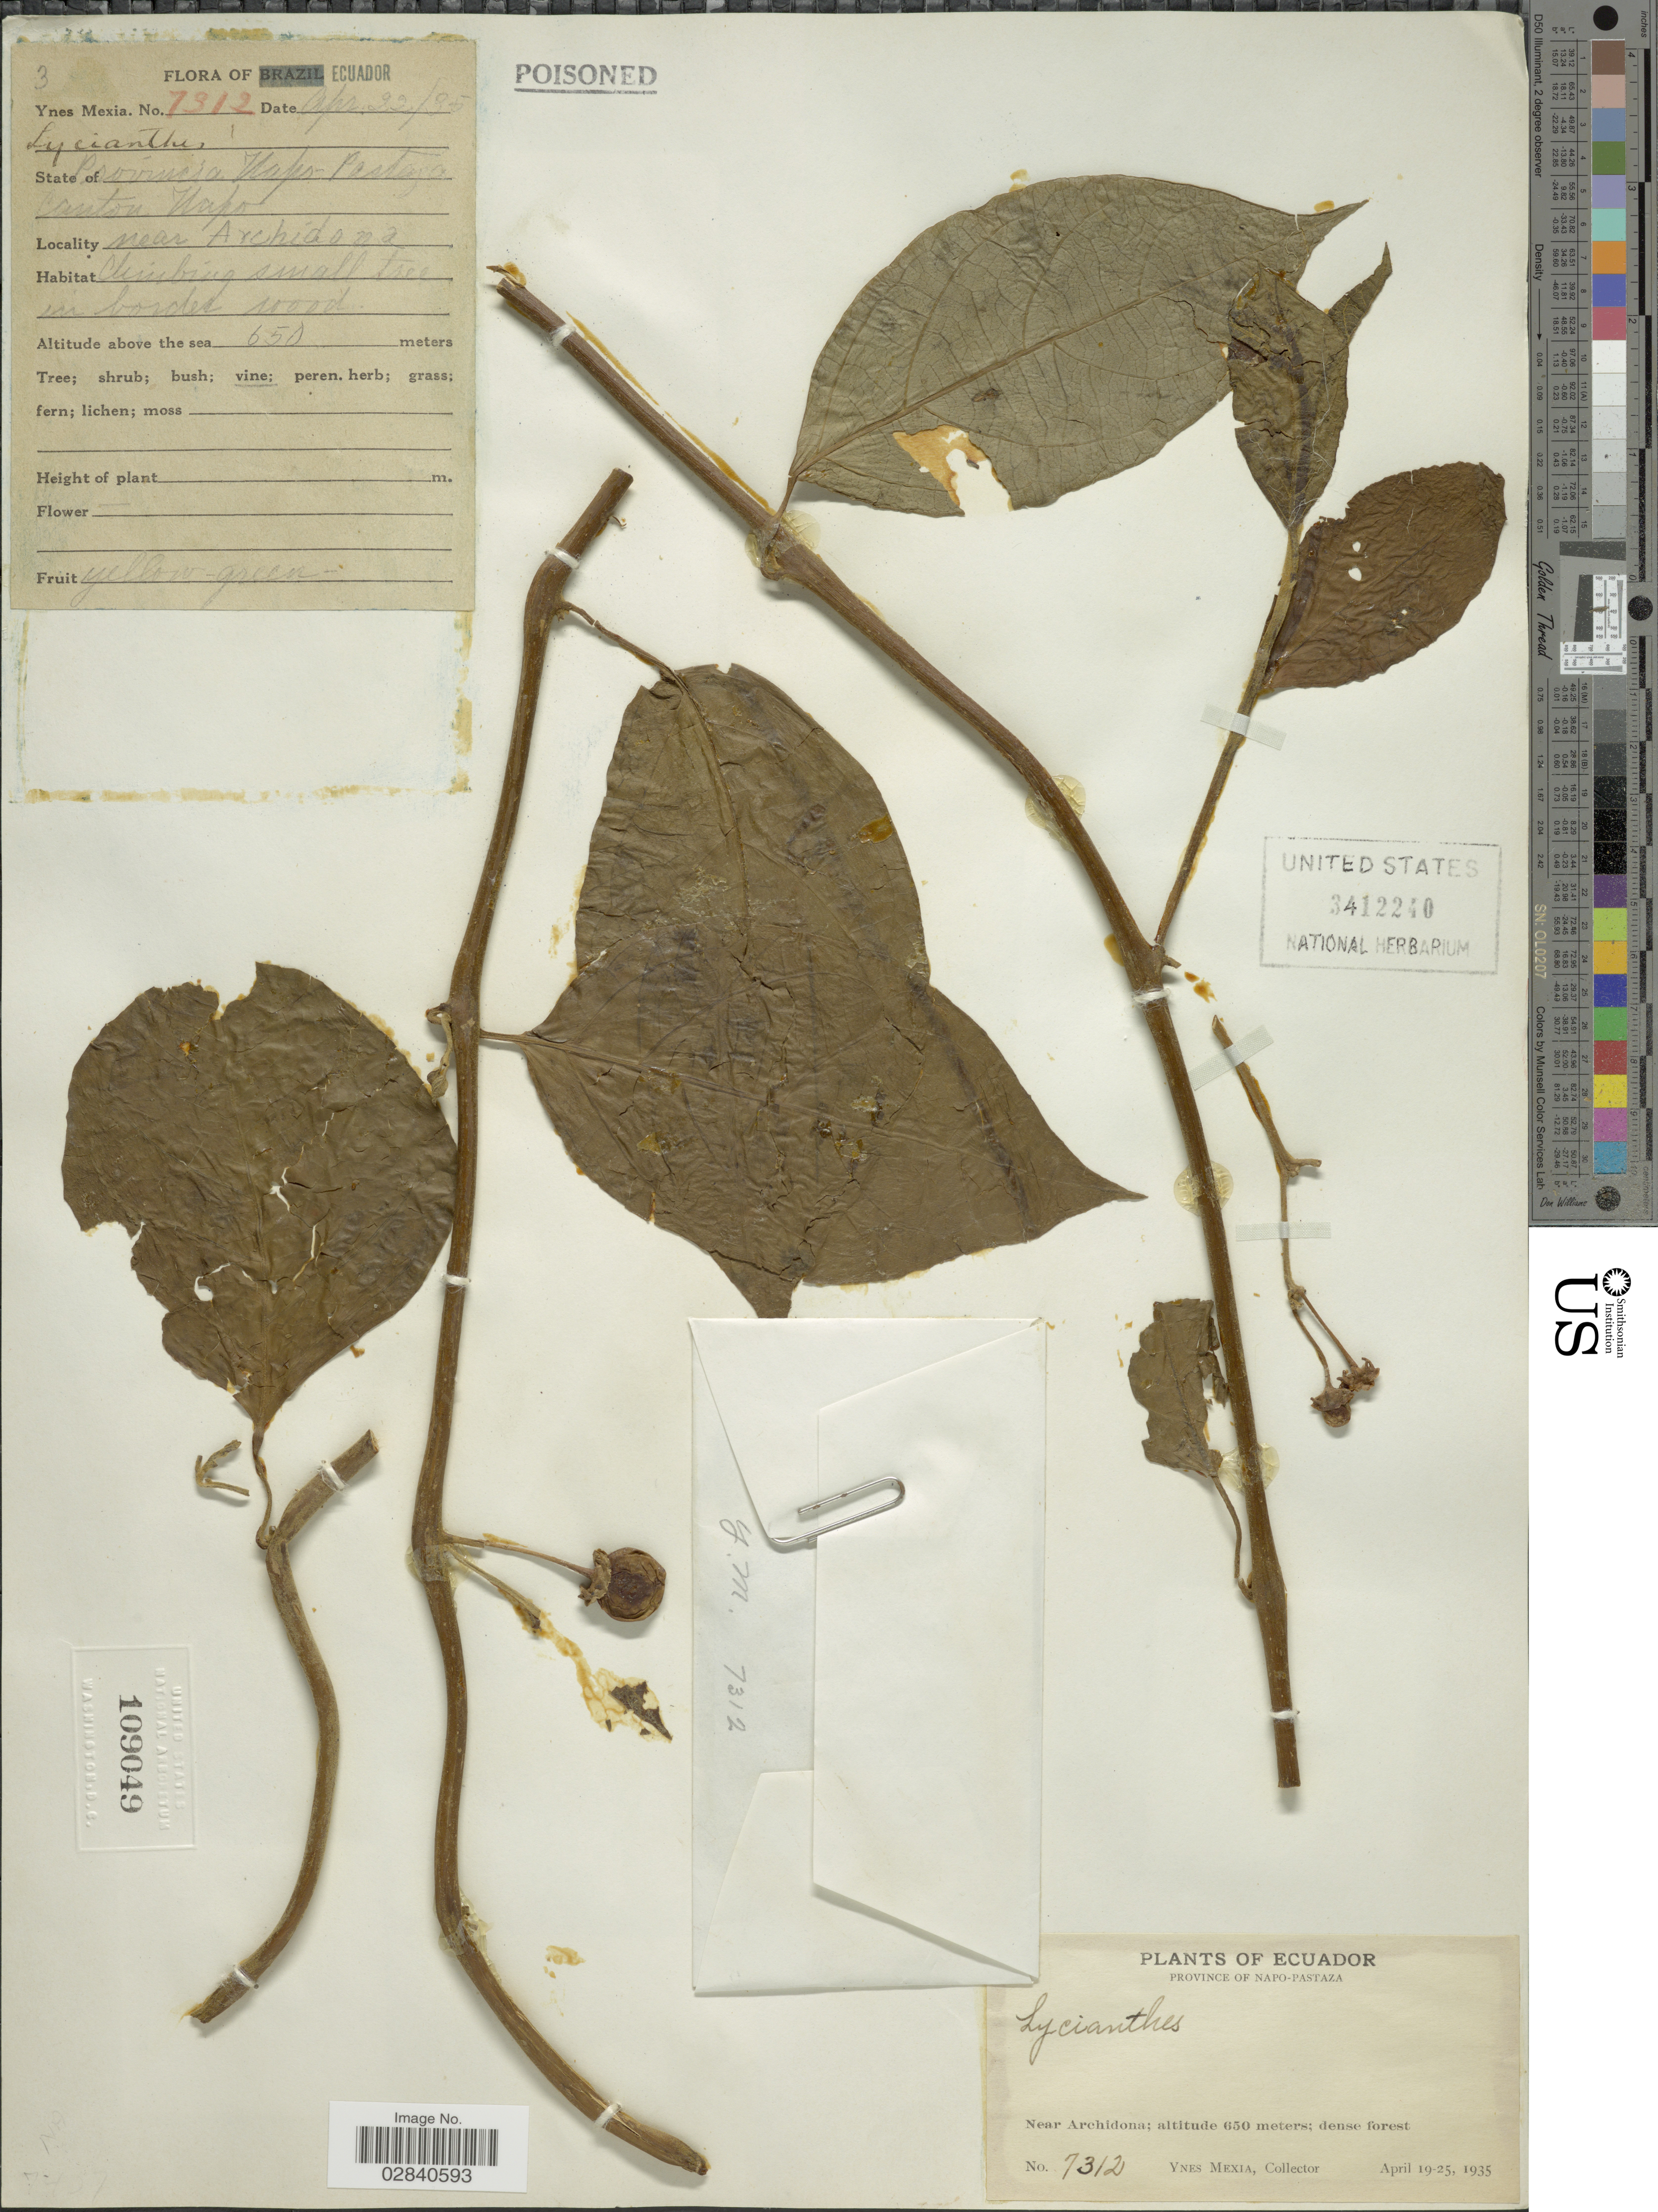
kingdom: Plantae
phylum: Tracheophyta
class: Magnoliopsida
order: Solanales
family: Solanaceae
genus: Lycianthes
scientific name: Lycianthes sp.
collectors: Y. Mexia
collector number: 7312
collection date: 1935-04-22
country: Ecuador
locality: Province of Napo-Pastaza, Near Archidona, Canton Napo.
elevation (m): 650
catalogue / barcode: US 3412240